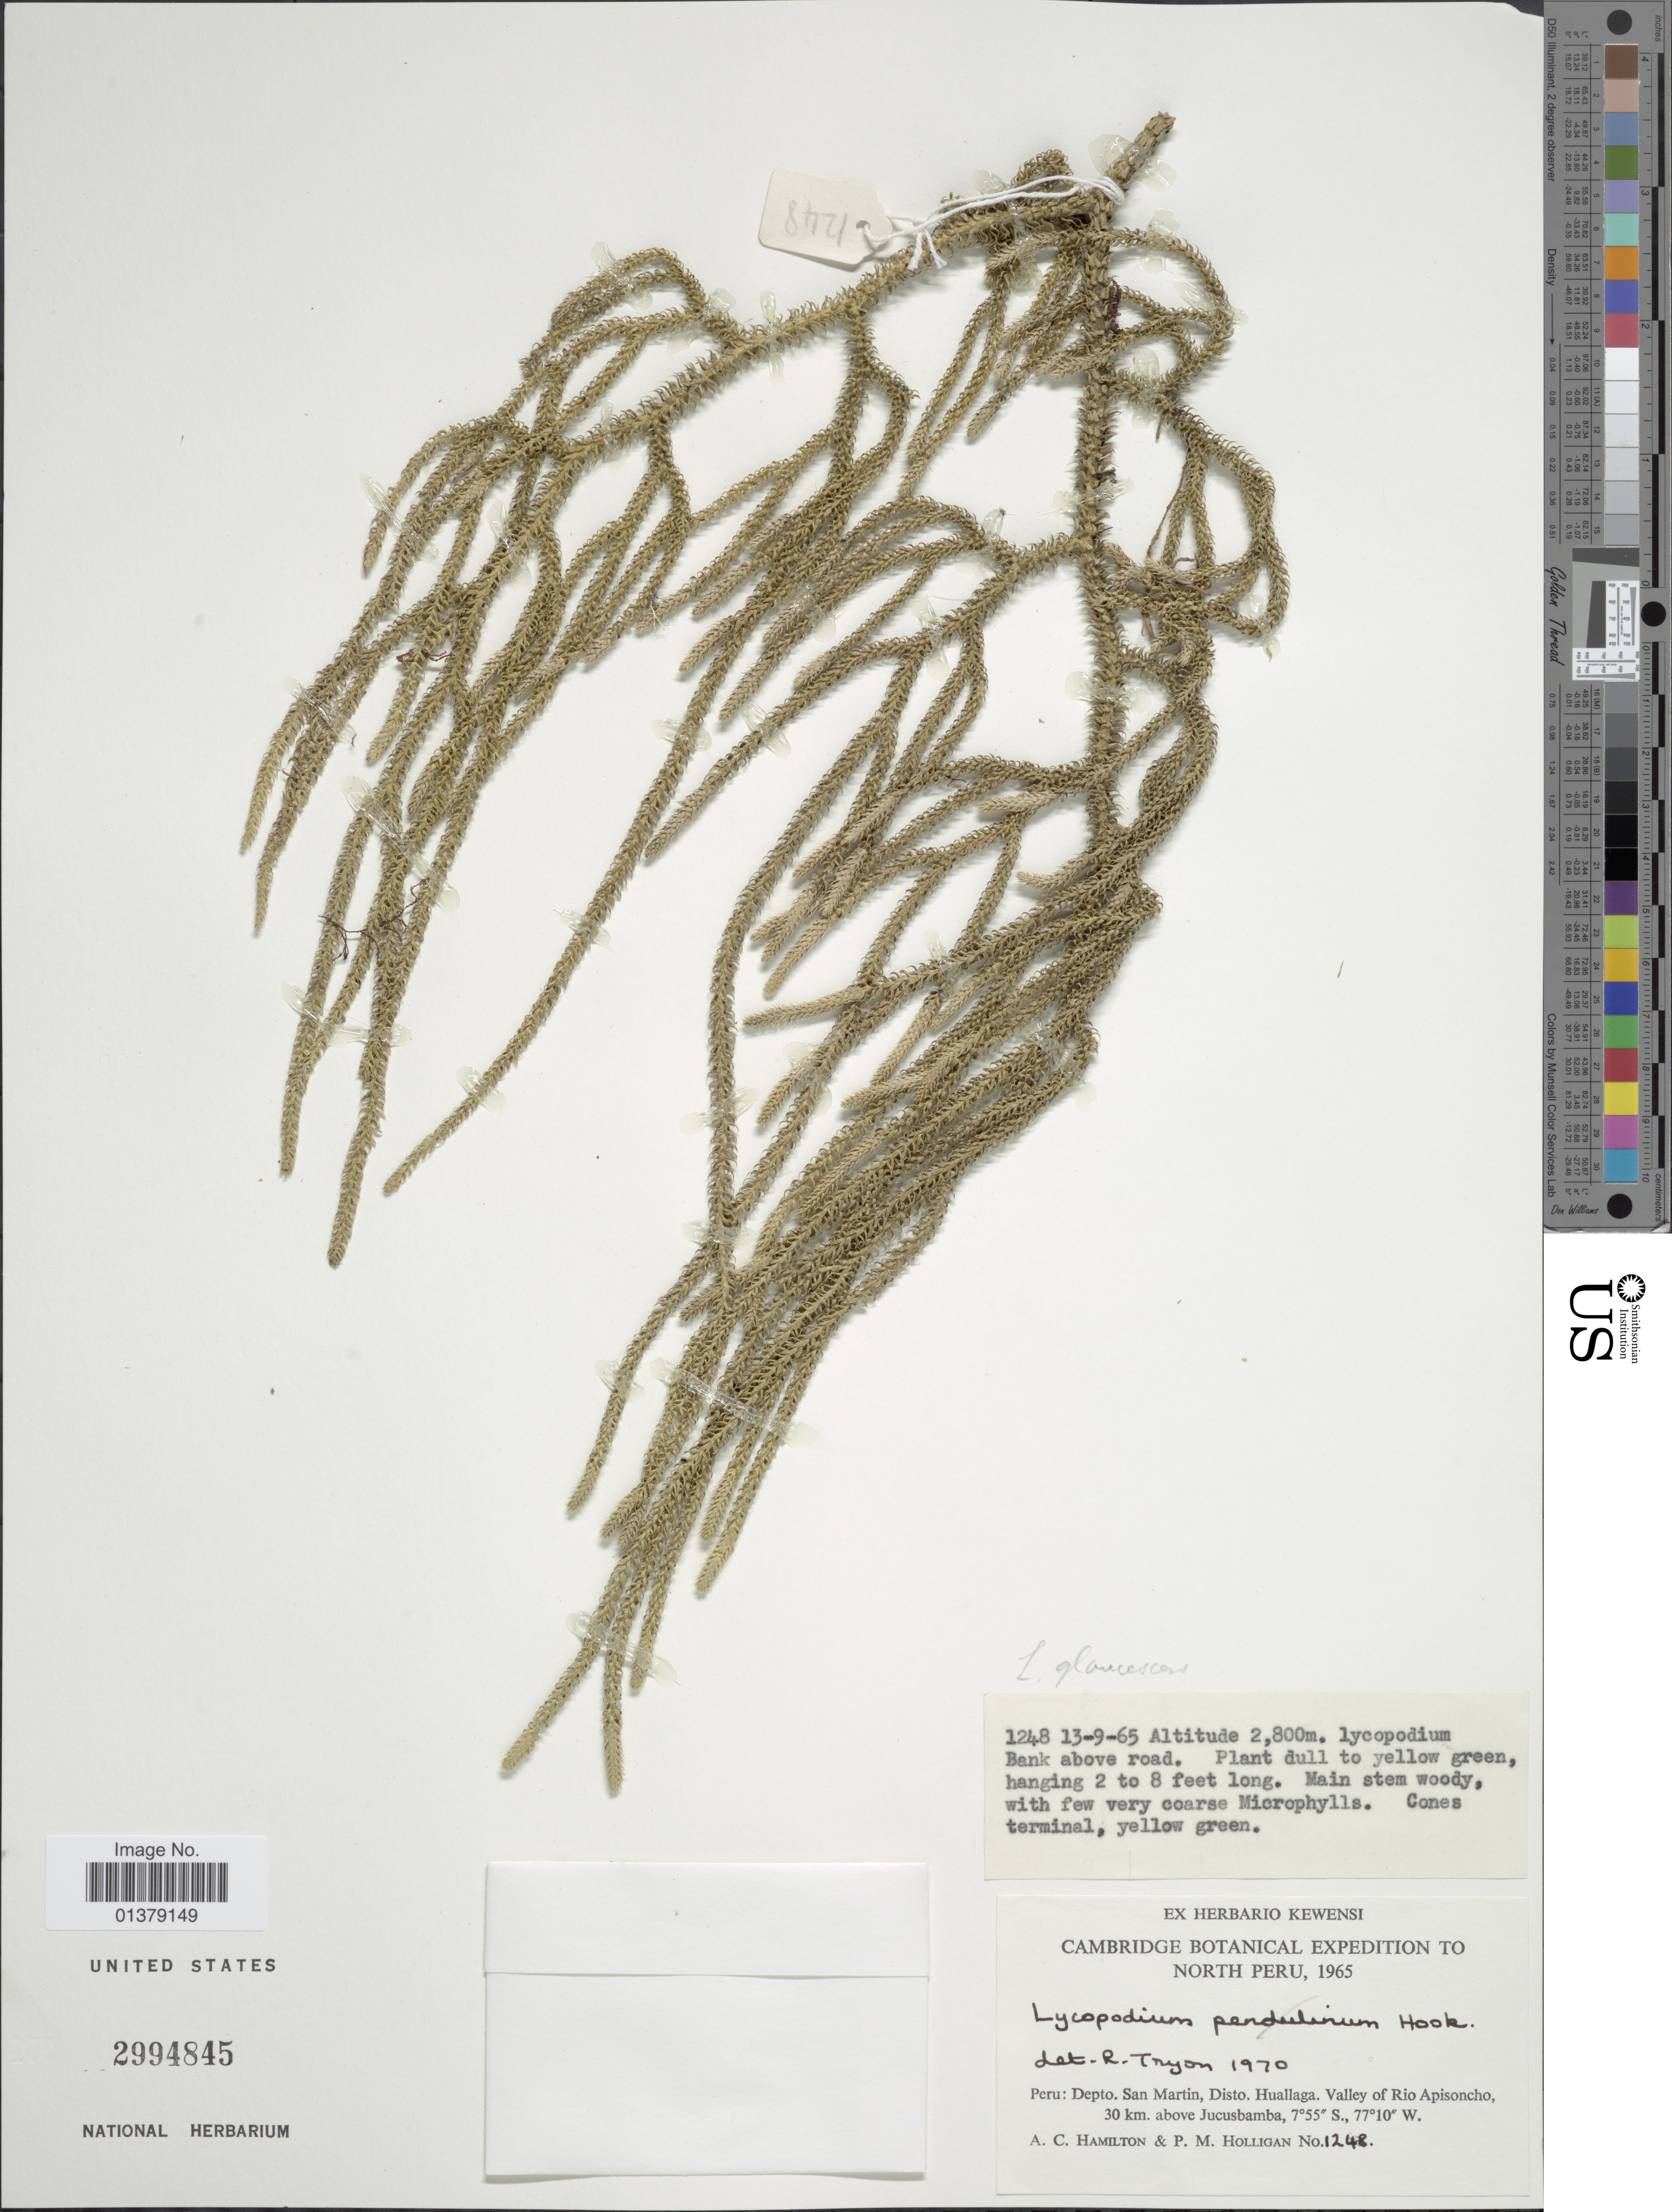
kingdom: Plantae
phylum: Tracheophyta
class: Lycopodiopsida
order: Lycopodiales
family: Lycopodiaceae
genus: Palhinhaea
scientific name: Palhinhaea glaucescens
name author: (C. Presl) Holub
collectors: A. Hamilton & P. Holligan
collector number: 1248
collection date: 1965-09-13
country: Peru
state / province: San Martín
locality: Dept. San Martin Disto. Huallaga, valley of Rio Apisoncho, 30km above Jucusbamba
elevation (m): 2800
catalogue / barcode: US 2994845